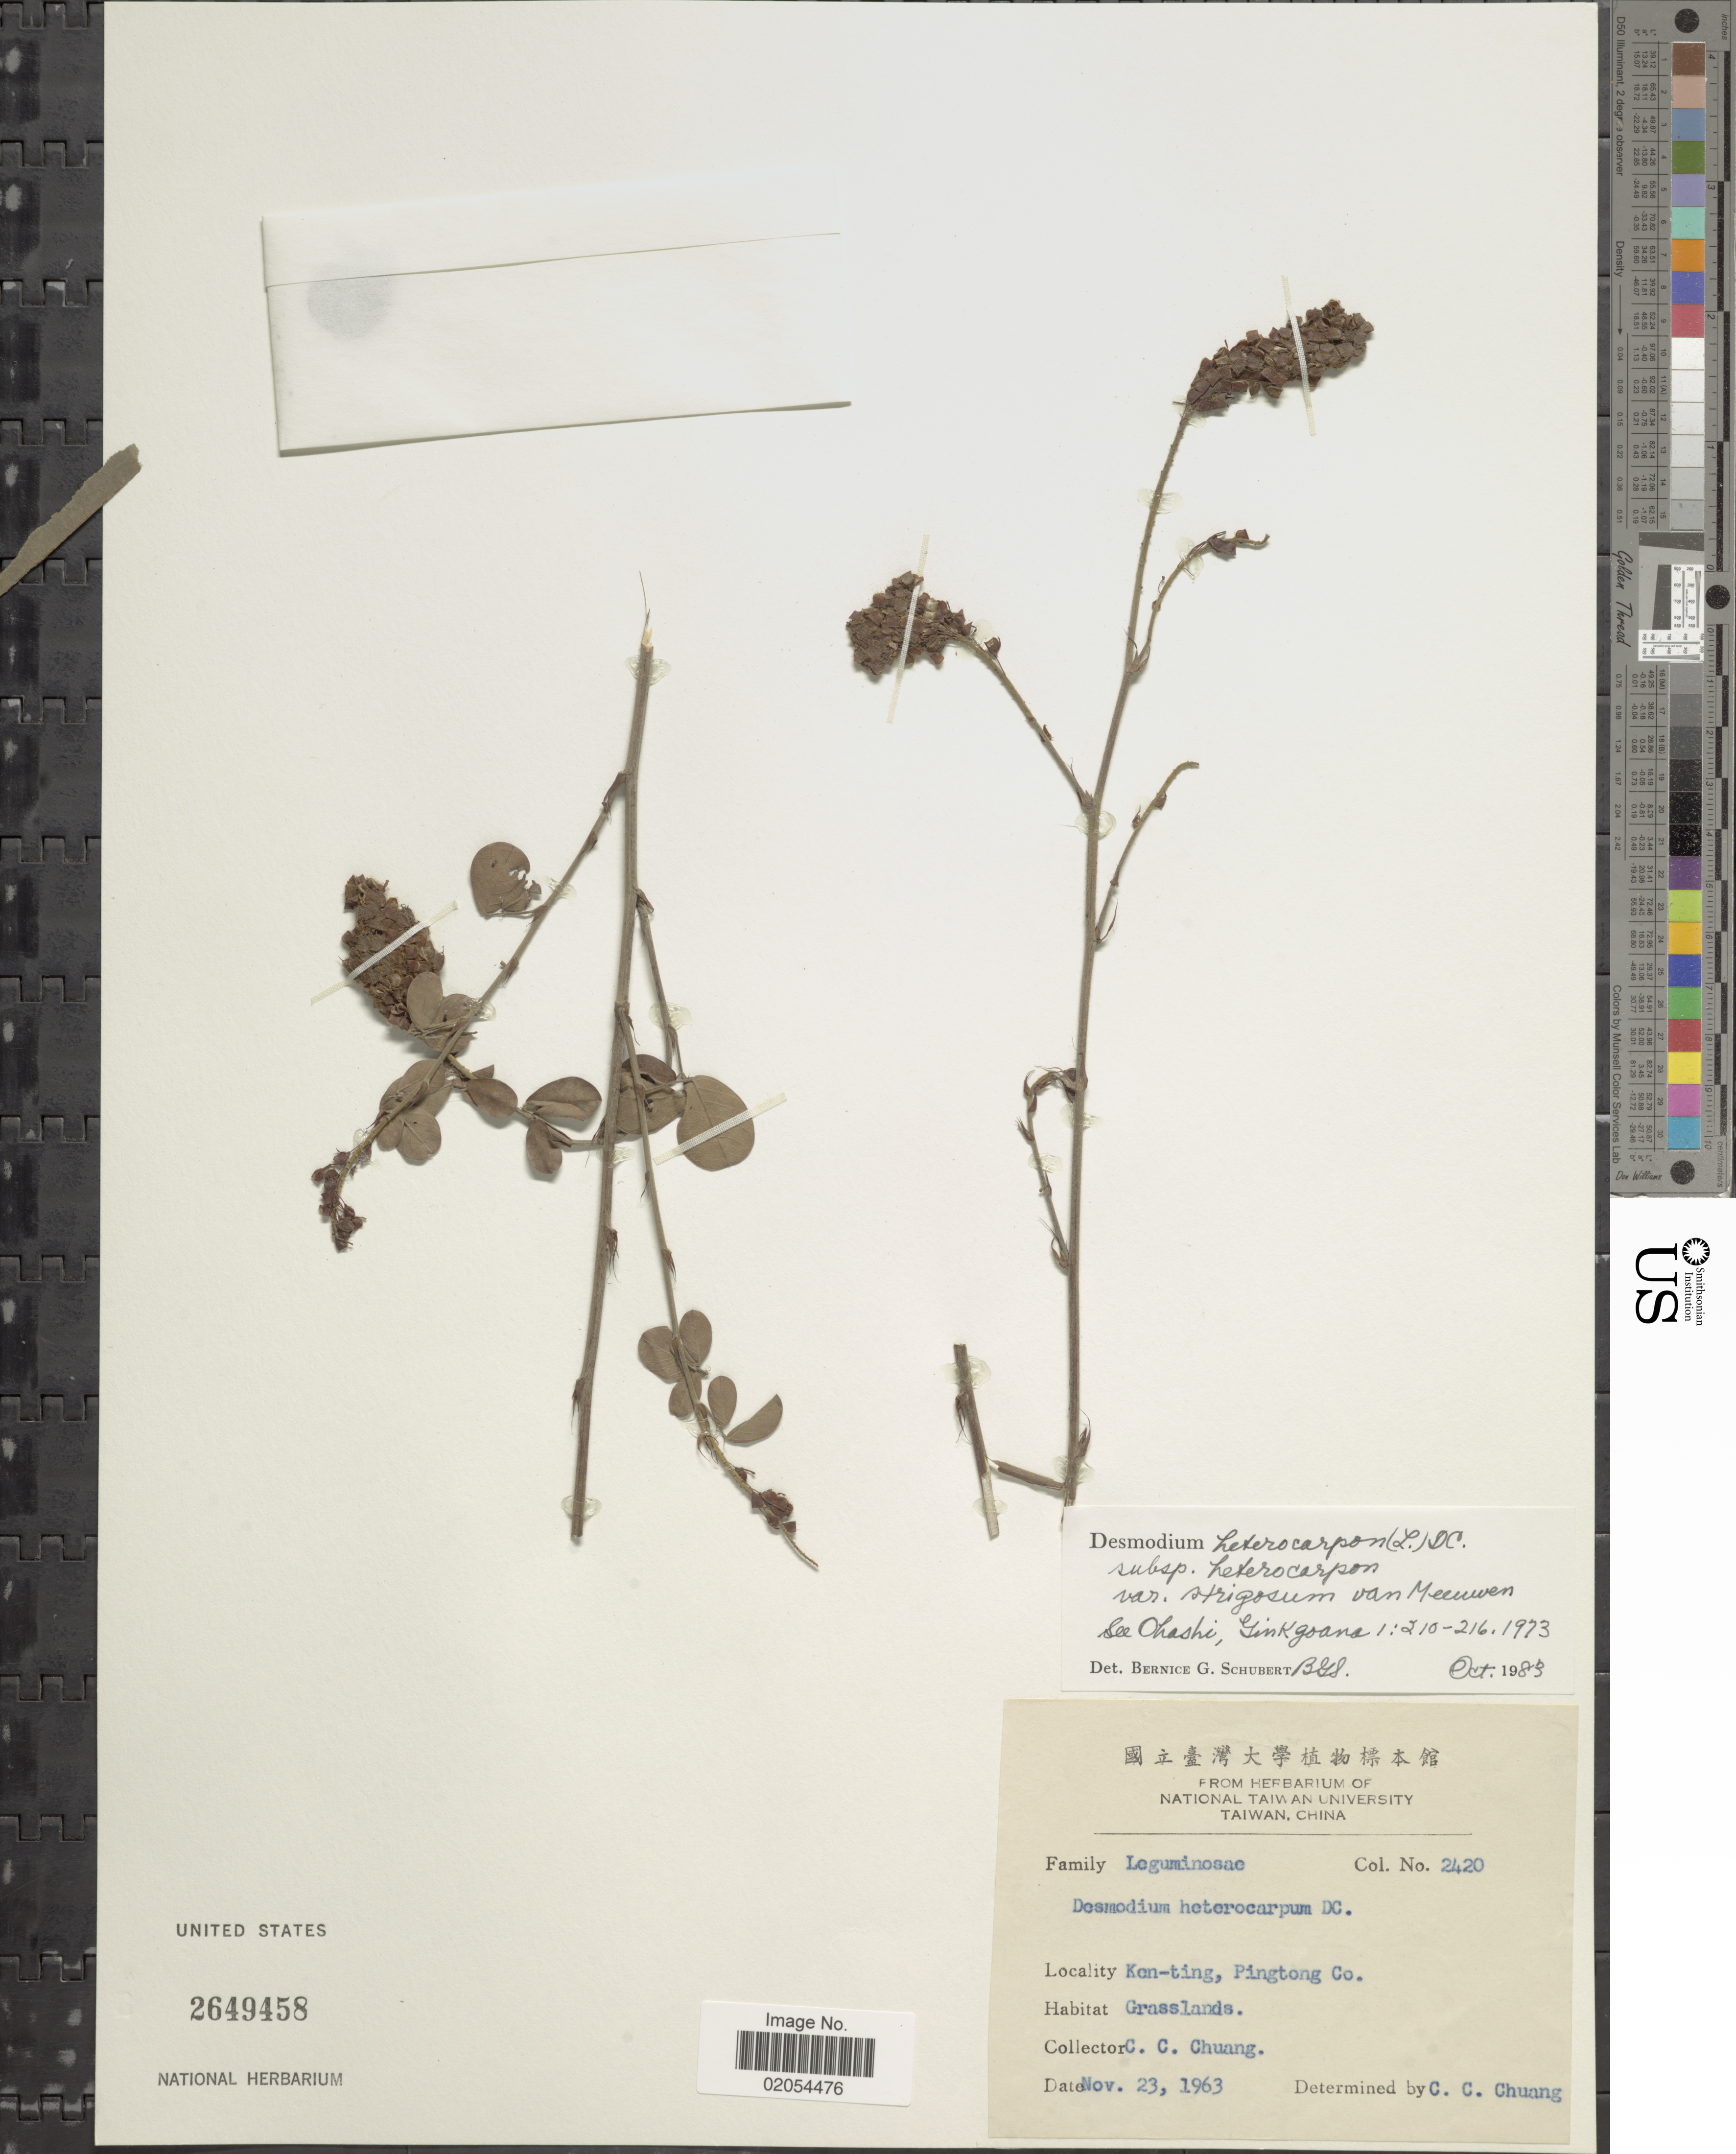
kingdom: Plantae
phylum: Tracheophyta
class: Magnoliopsida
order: Fabales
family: Fabaceae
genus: Grona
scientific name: Grona heterocarpos var. strigosa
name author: (Meeuwen) H. Ohashi & K. Ohashi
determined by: Strong, Mark T., (BOT), Smithsonian Institution - National Museum of Natural History (UNITED STATES)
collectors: C. C. Chuang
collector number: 2420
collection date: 1963-11-23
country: China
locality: Kong-ting, Pingtong Co.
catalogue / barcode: US 2649458